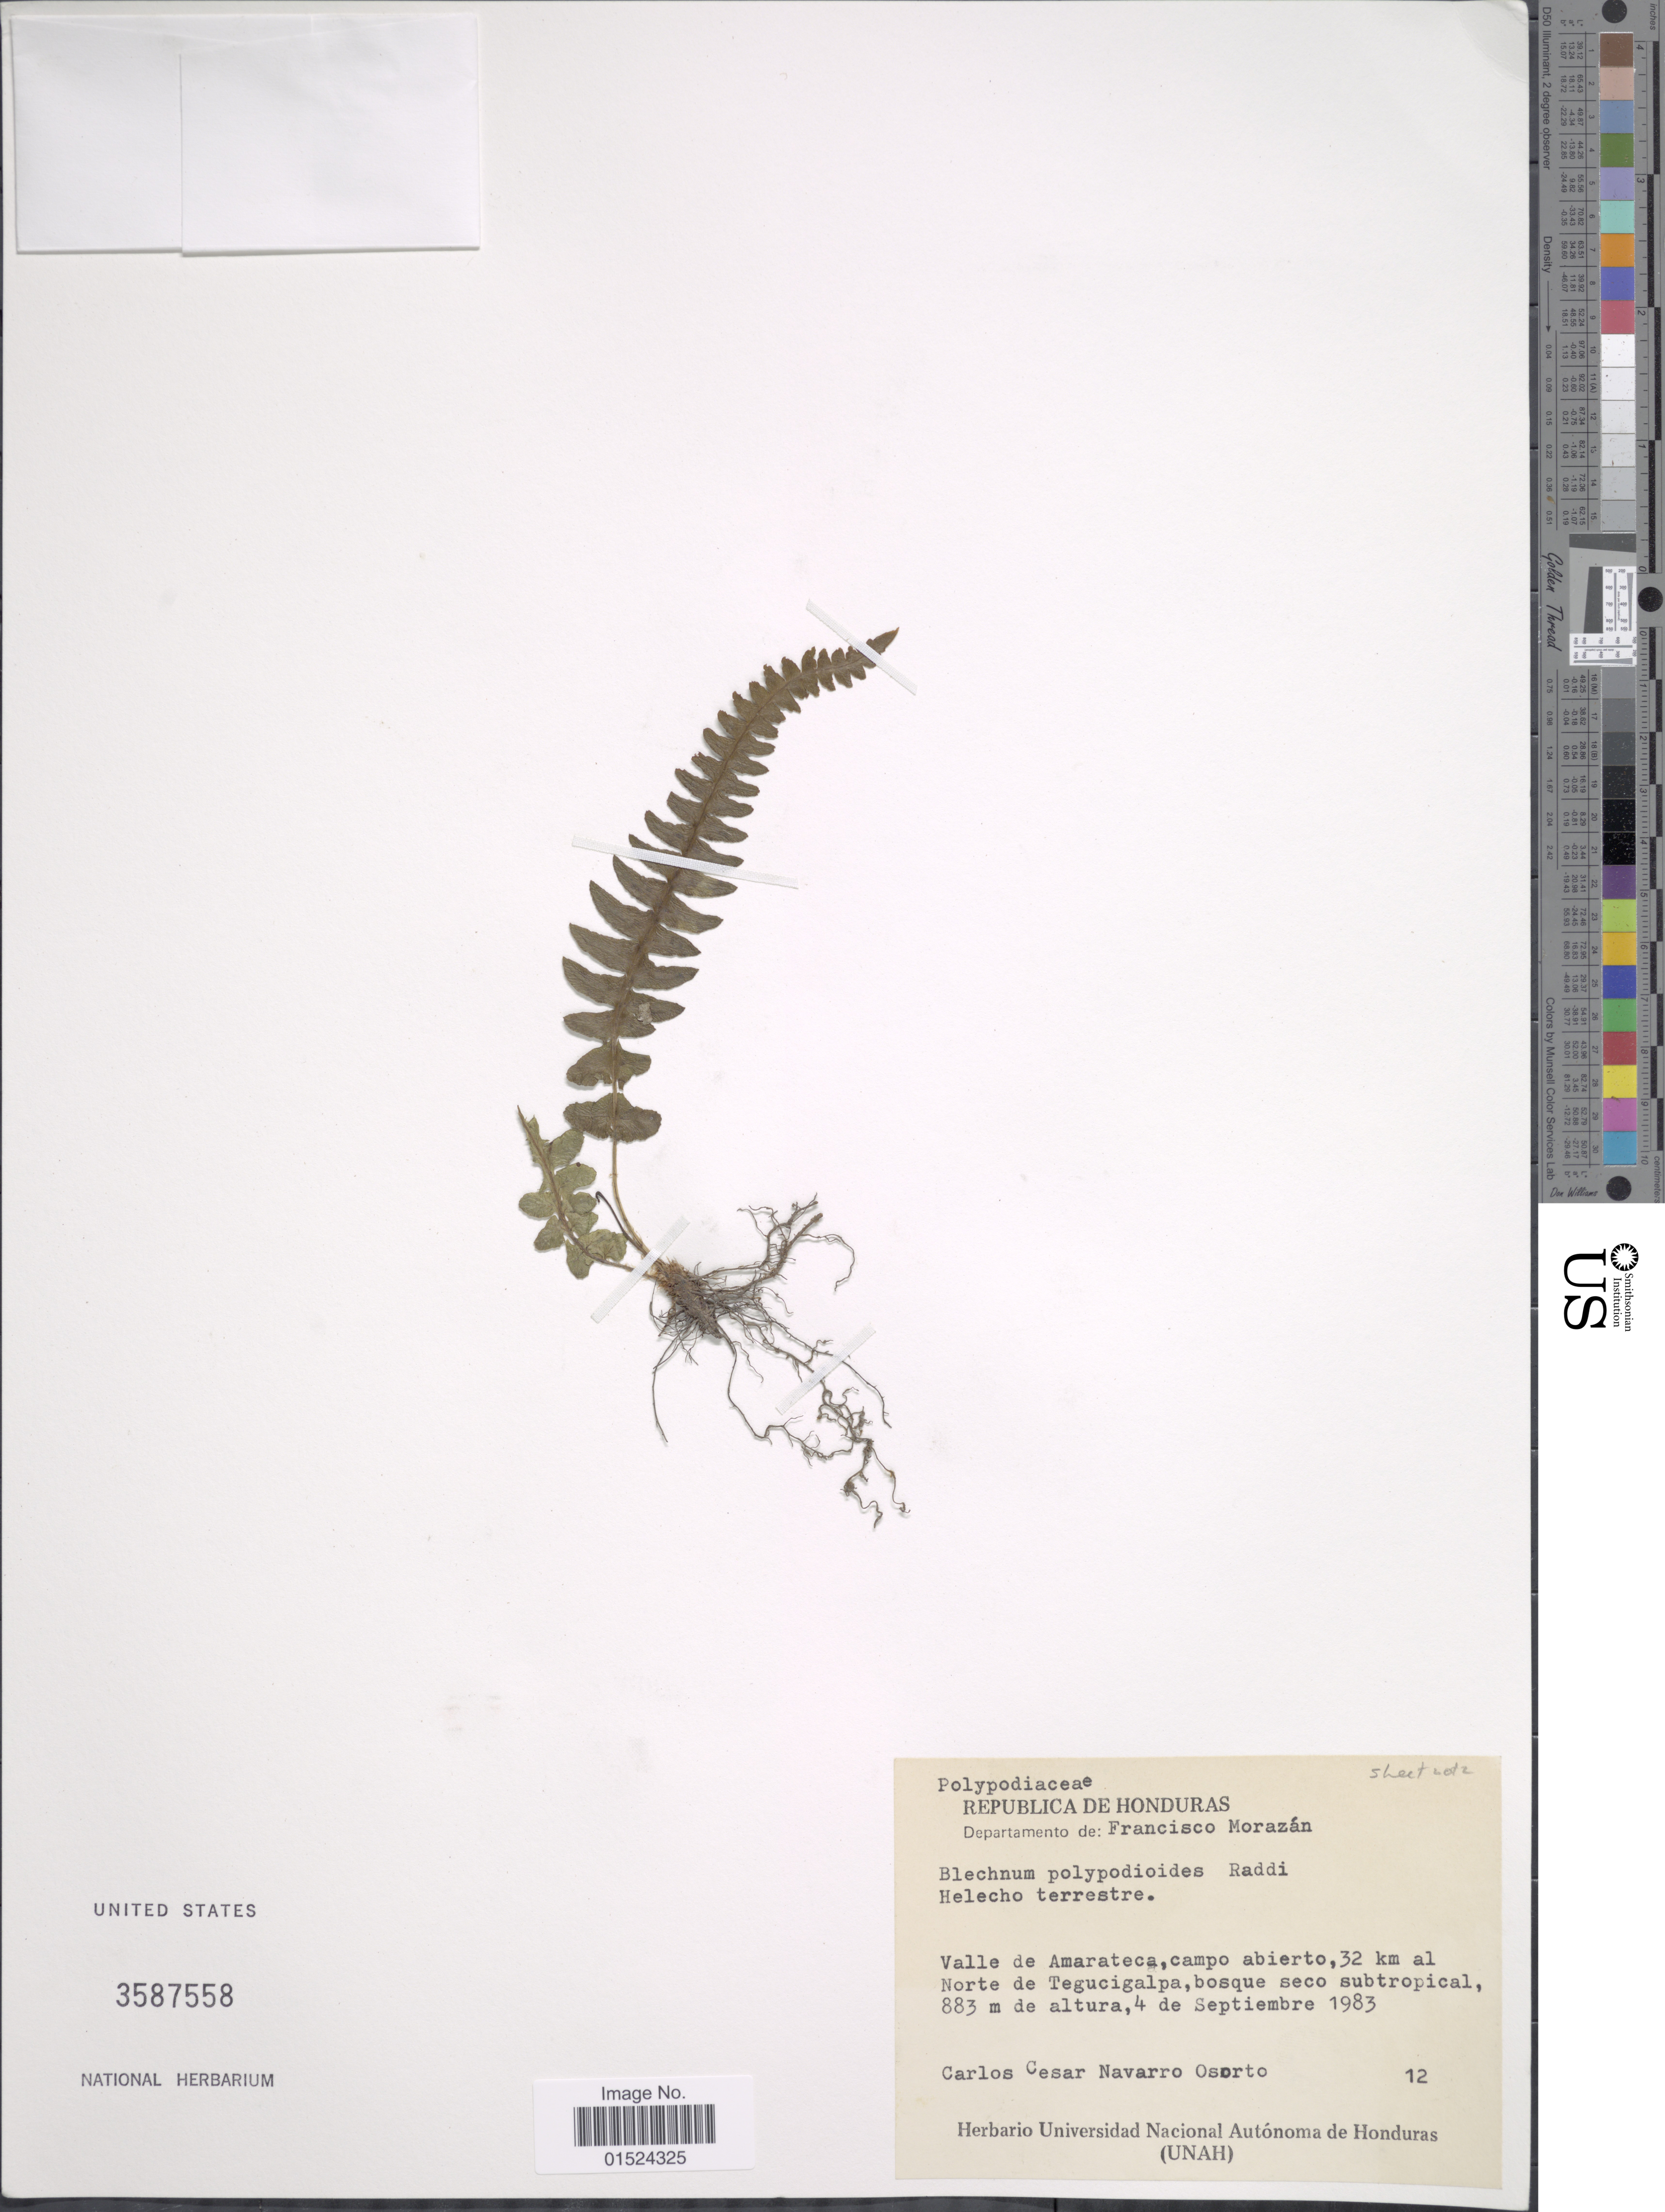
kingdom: Plantae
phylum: Tracheophyta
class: Polypodiopsida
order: Polypodiales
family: Blechnaceae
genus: Blechnum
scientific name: Blechnum polypodioides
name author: Raddi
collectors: C. Osorto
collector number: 12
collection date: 1983-09-04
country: Honduras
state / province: Fco. Morazán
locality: Valle de Amarateca, campo abierto, 32 km al Norte de Tegucigalpa, bosque seco subtropical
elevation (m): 883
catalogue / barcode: US 3587558